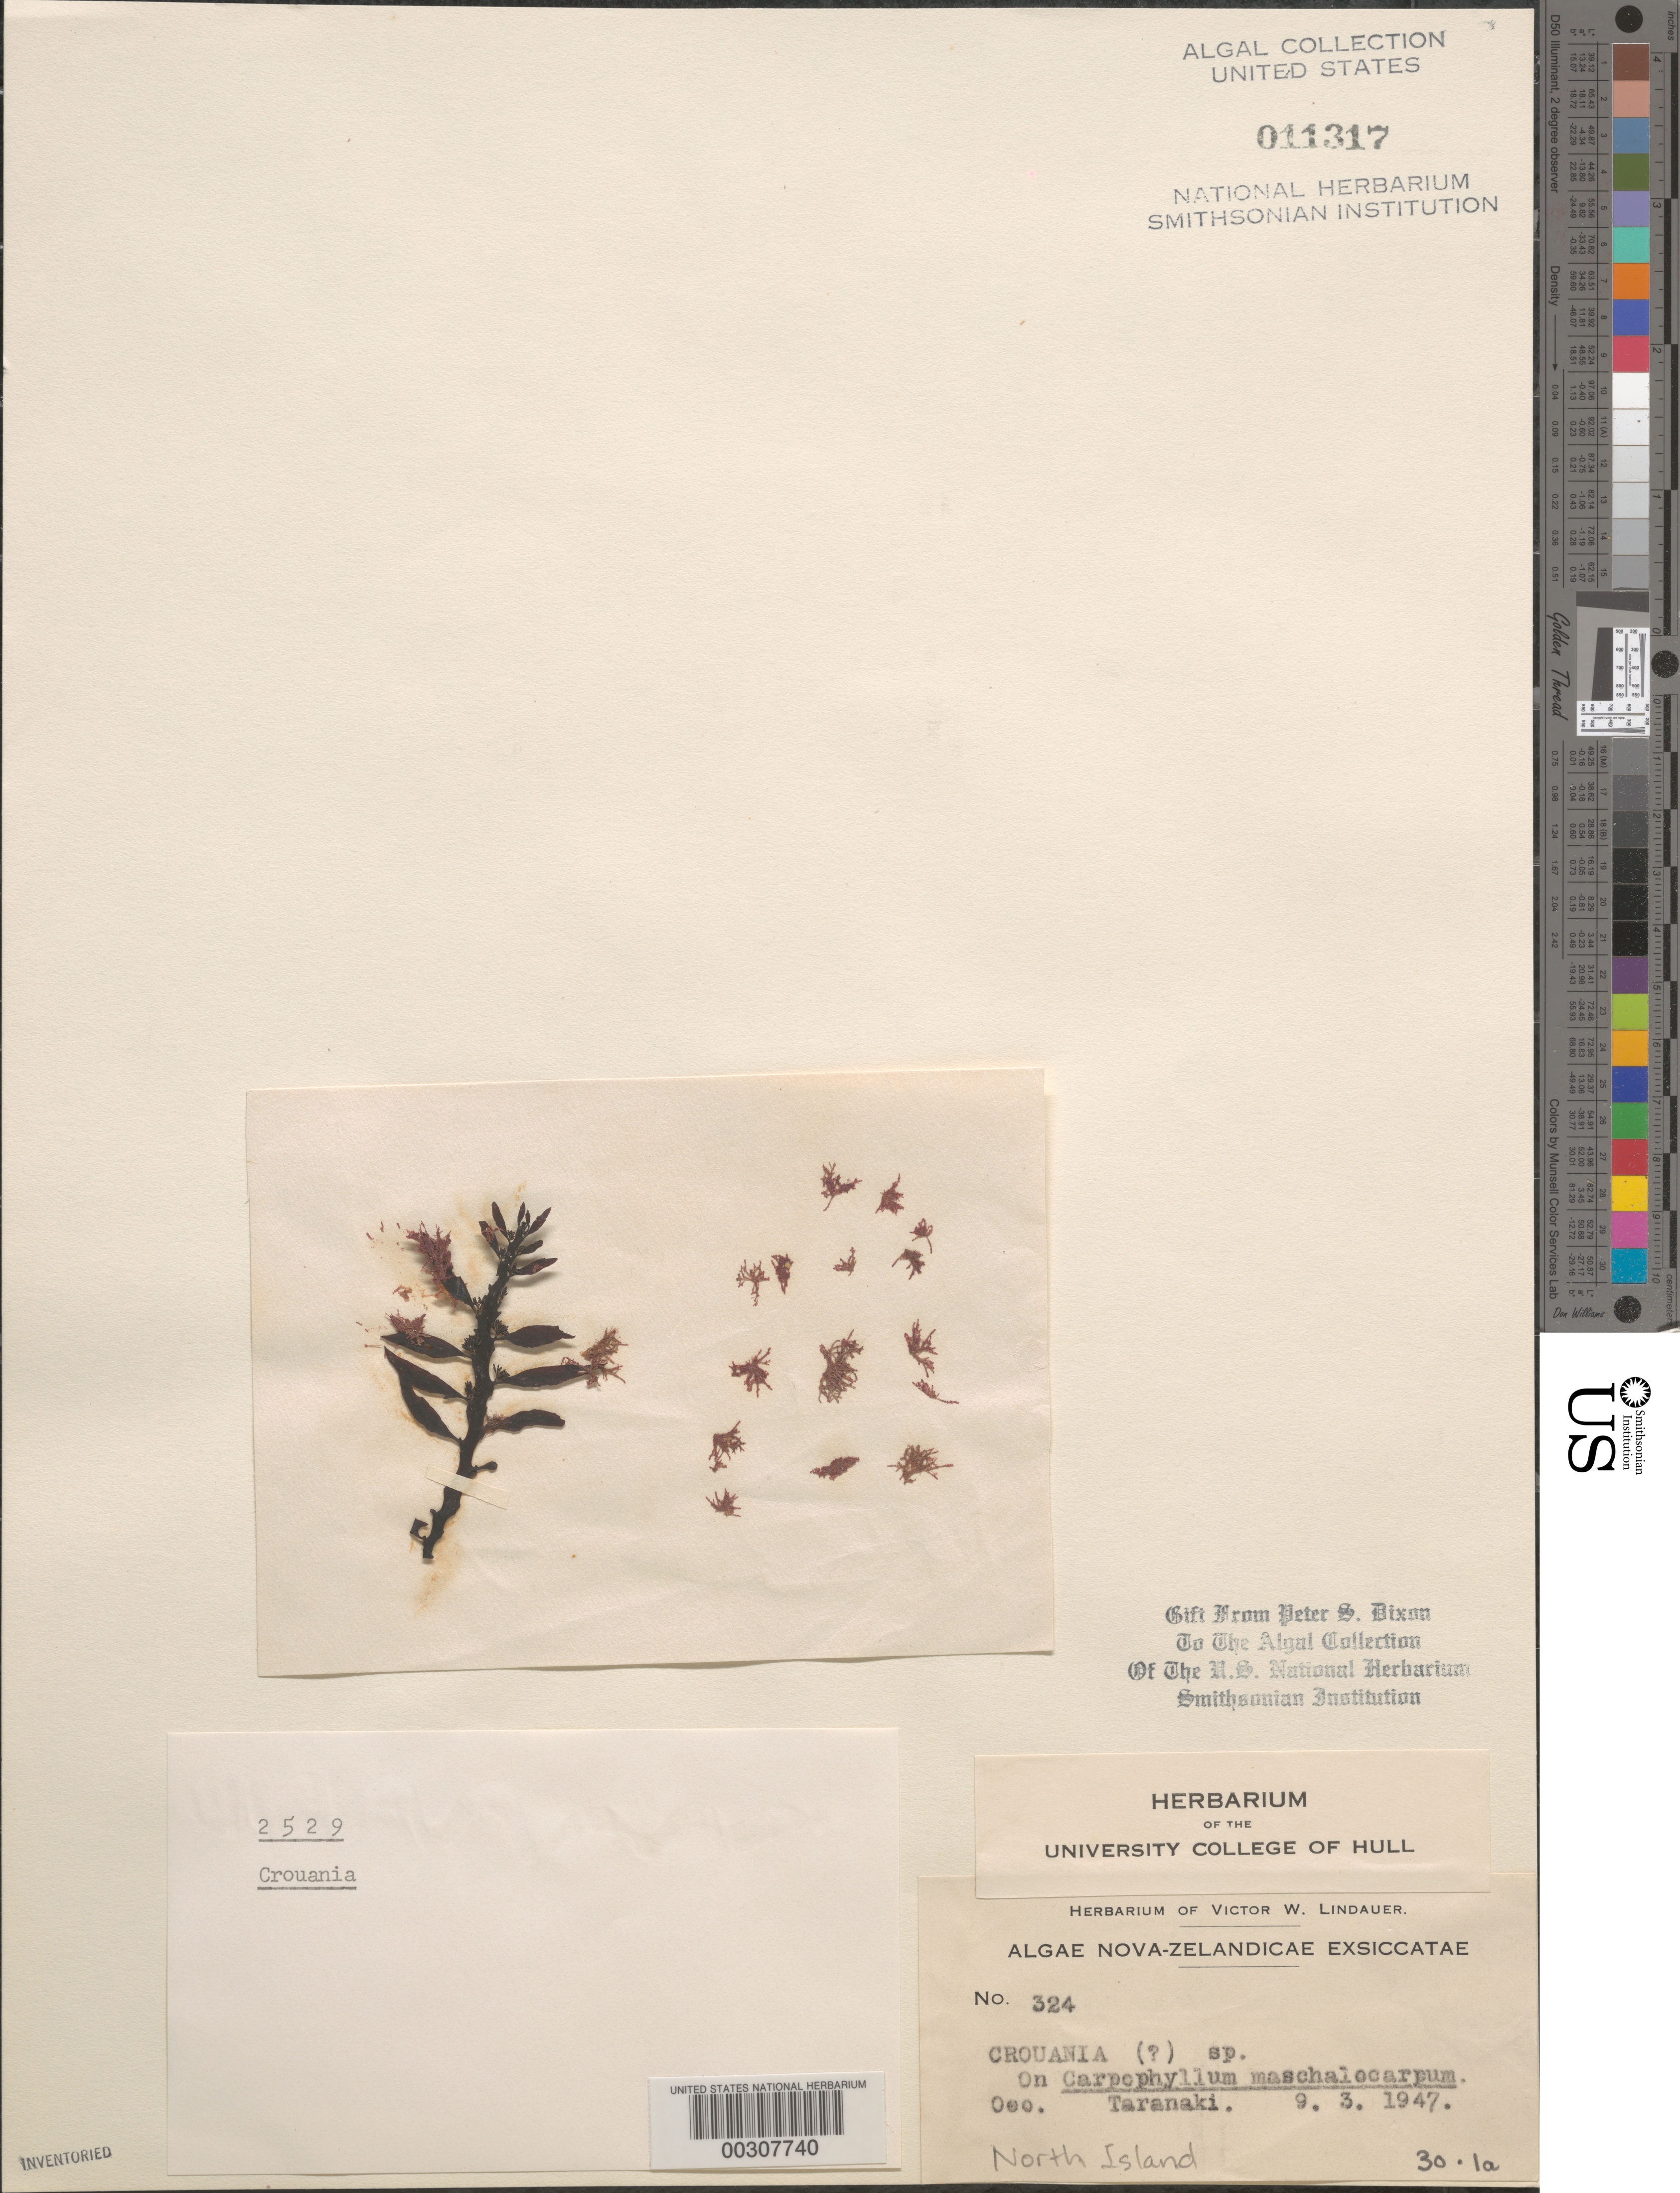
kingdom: Plantae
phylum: Rhodophyta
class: Florideophyceae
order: Ceramiales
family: Callithamniaceae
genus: Crouania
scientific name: Crouania sp.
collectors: V. Lindauer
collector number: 324 & PSD 2529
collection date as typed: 09 Mar 1947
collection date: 1947-03-09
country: New Zealand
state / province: Taranaki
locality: Oeo, taranaki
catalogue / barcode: US 11317